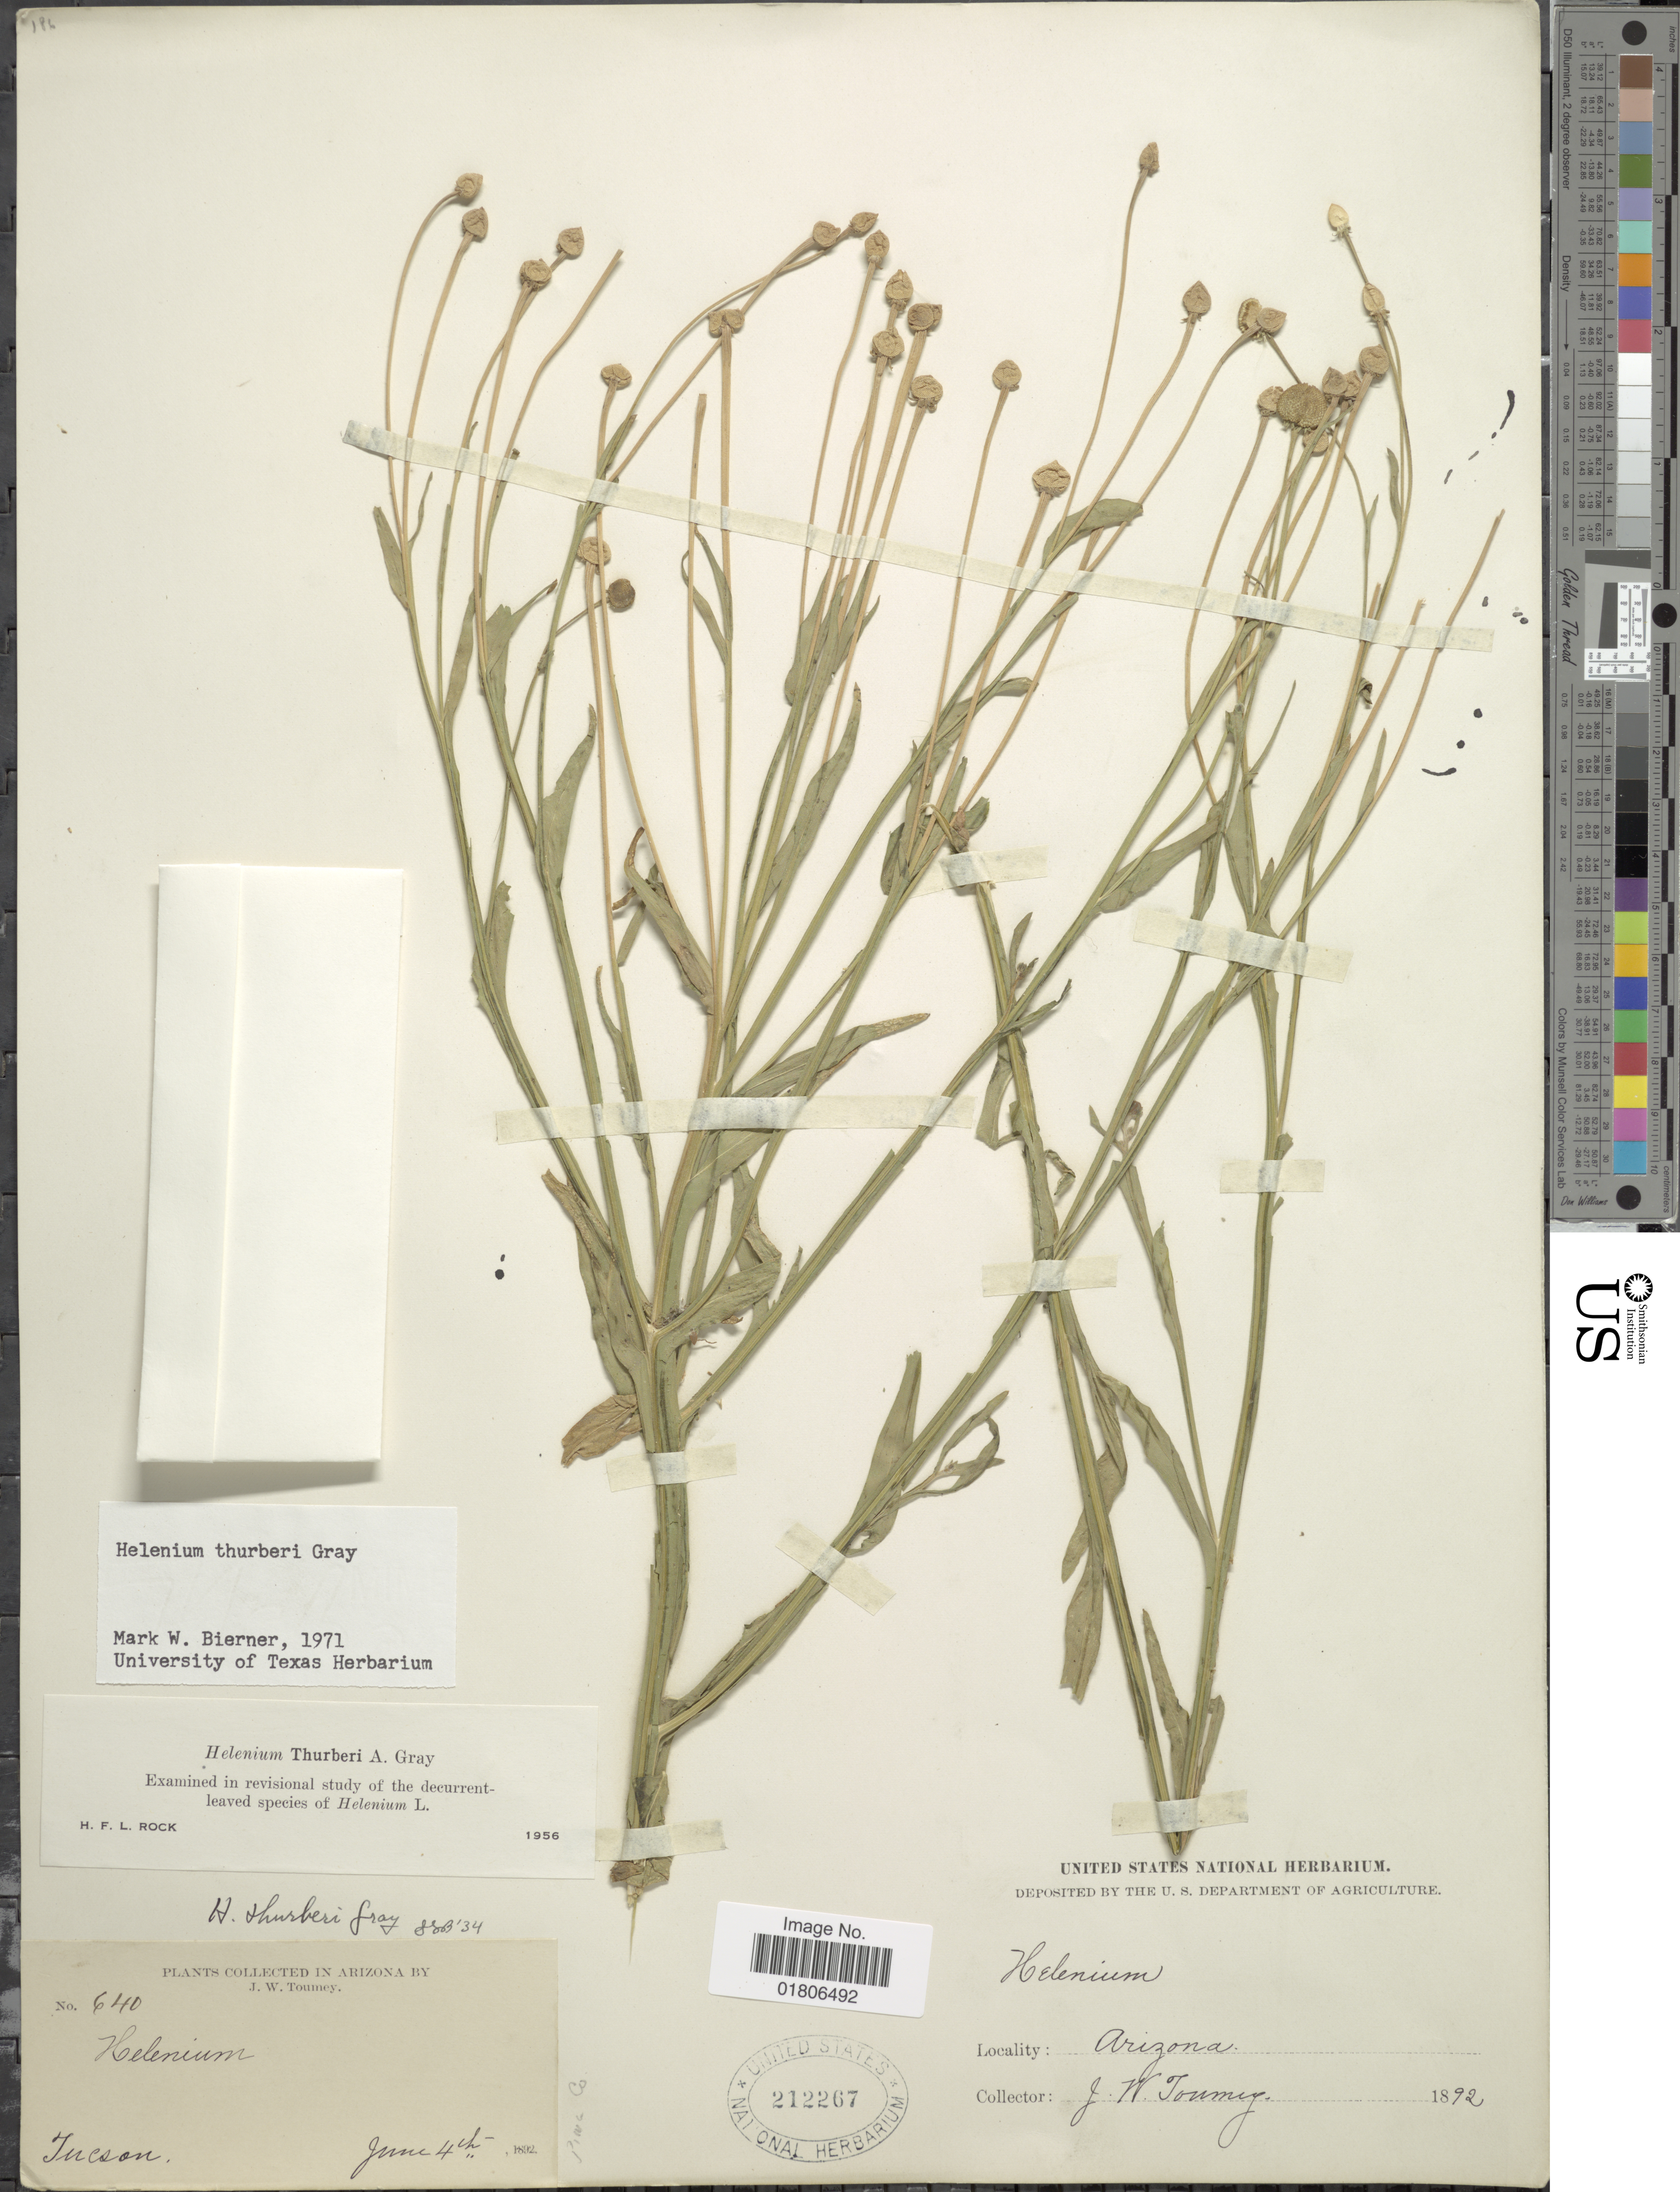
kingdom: Plantae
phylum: Tracheophyta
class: Magnoliopsida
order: Asterales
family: Asteraceae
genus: Helenium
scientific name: Helenium thurberi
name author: A. Gray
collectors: J. W. Toumey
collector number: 640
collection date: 1892-06-04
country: United States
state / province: Arizona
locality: In Arizona Bay, Tucson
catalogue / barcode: US 212267